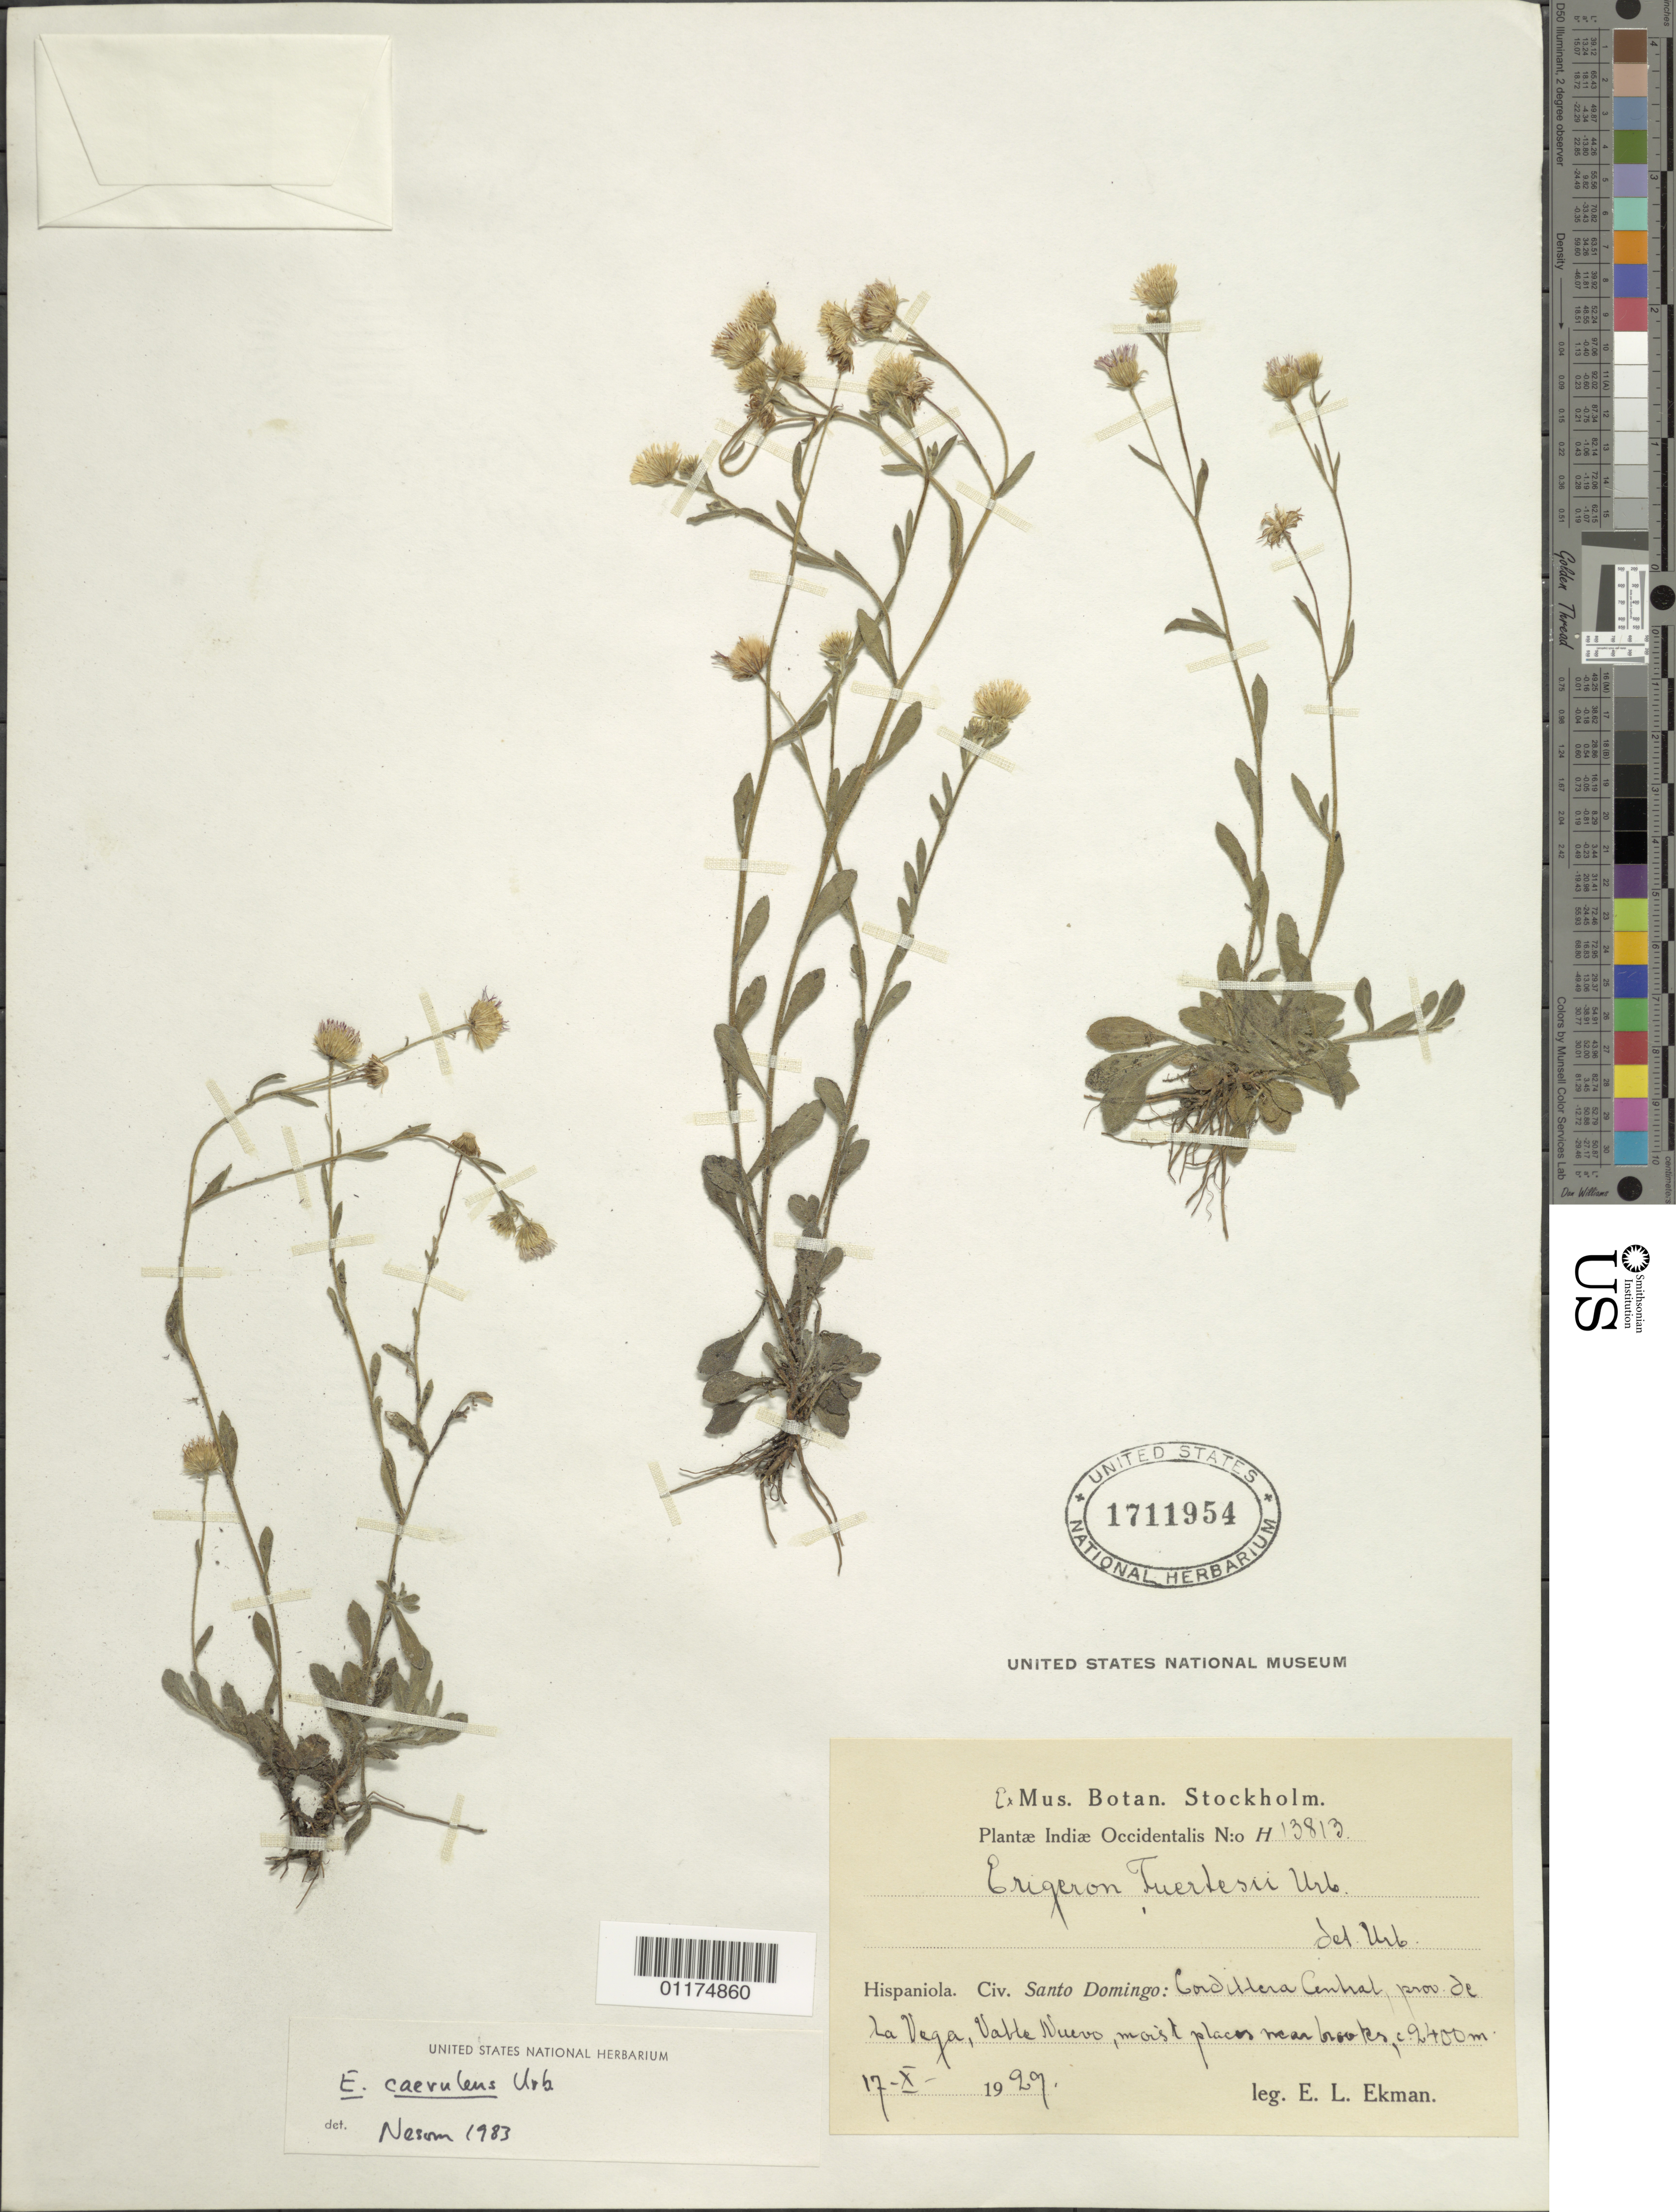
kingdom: Plantae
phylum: Tracheophyta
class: Magnoliopsida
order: Asterales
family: Asteraceae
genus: Erigeron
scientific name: Erigeron caeruleus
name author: Urb.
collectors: E. L. Ekman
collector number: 13813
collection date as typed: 17 Oct 1929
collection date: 1929-10-17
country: Dominican Republic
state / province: La Vega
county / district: Santo Domingo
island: Hispaniola I.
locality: Cordillera Central, Valle Nuevo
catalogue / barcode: US 1711954